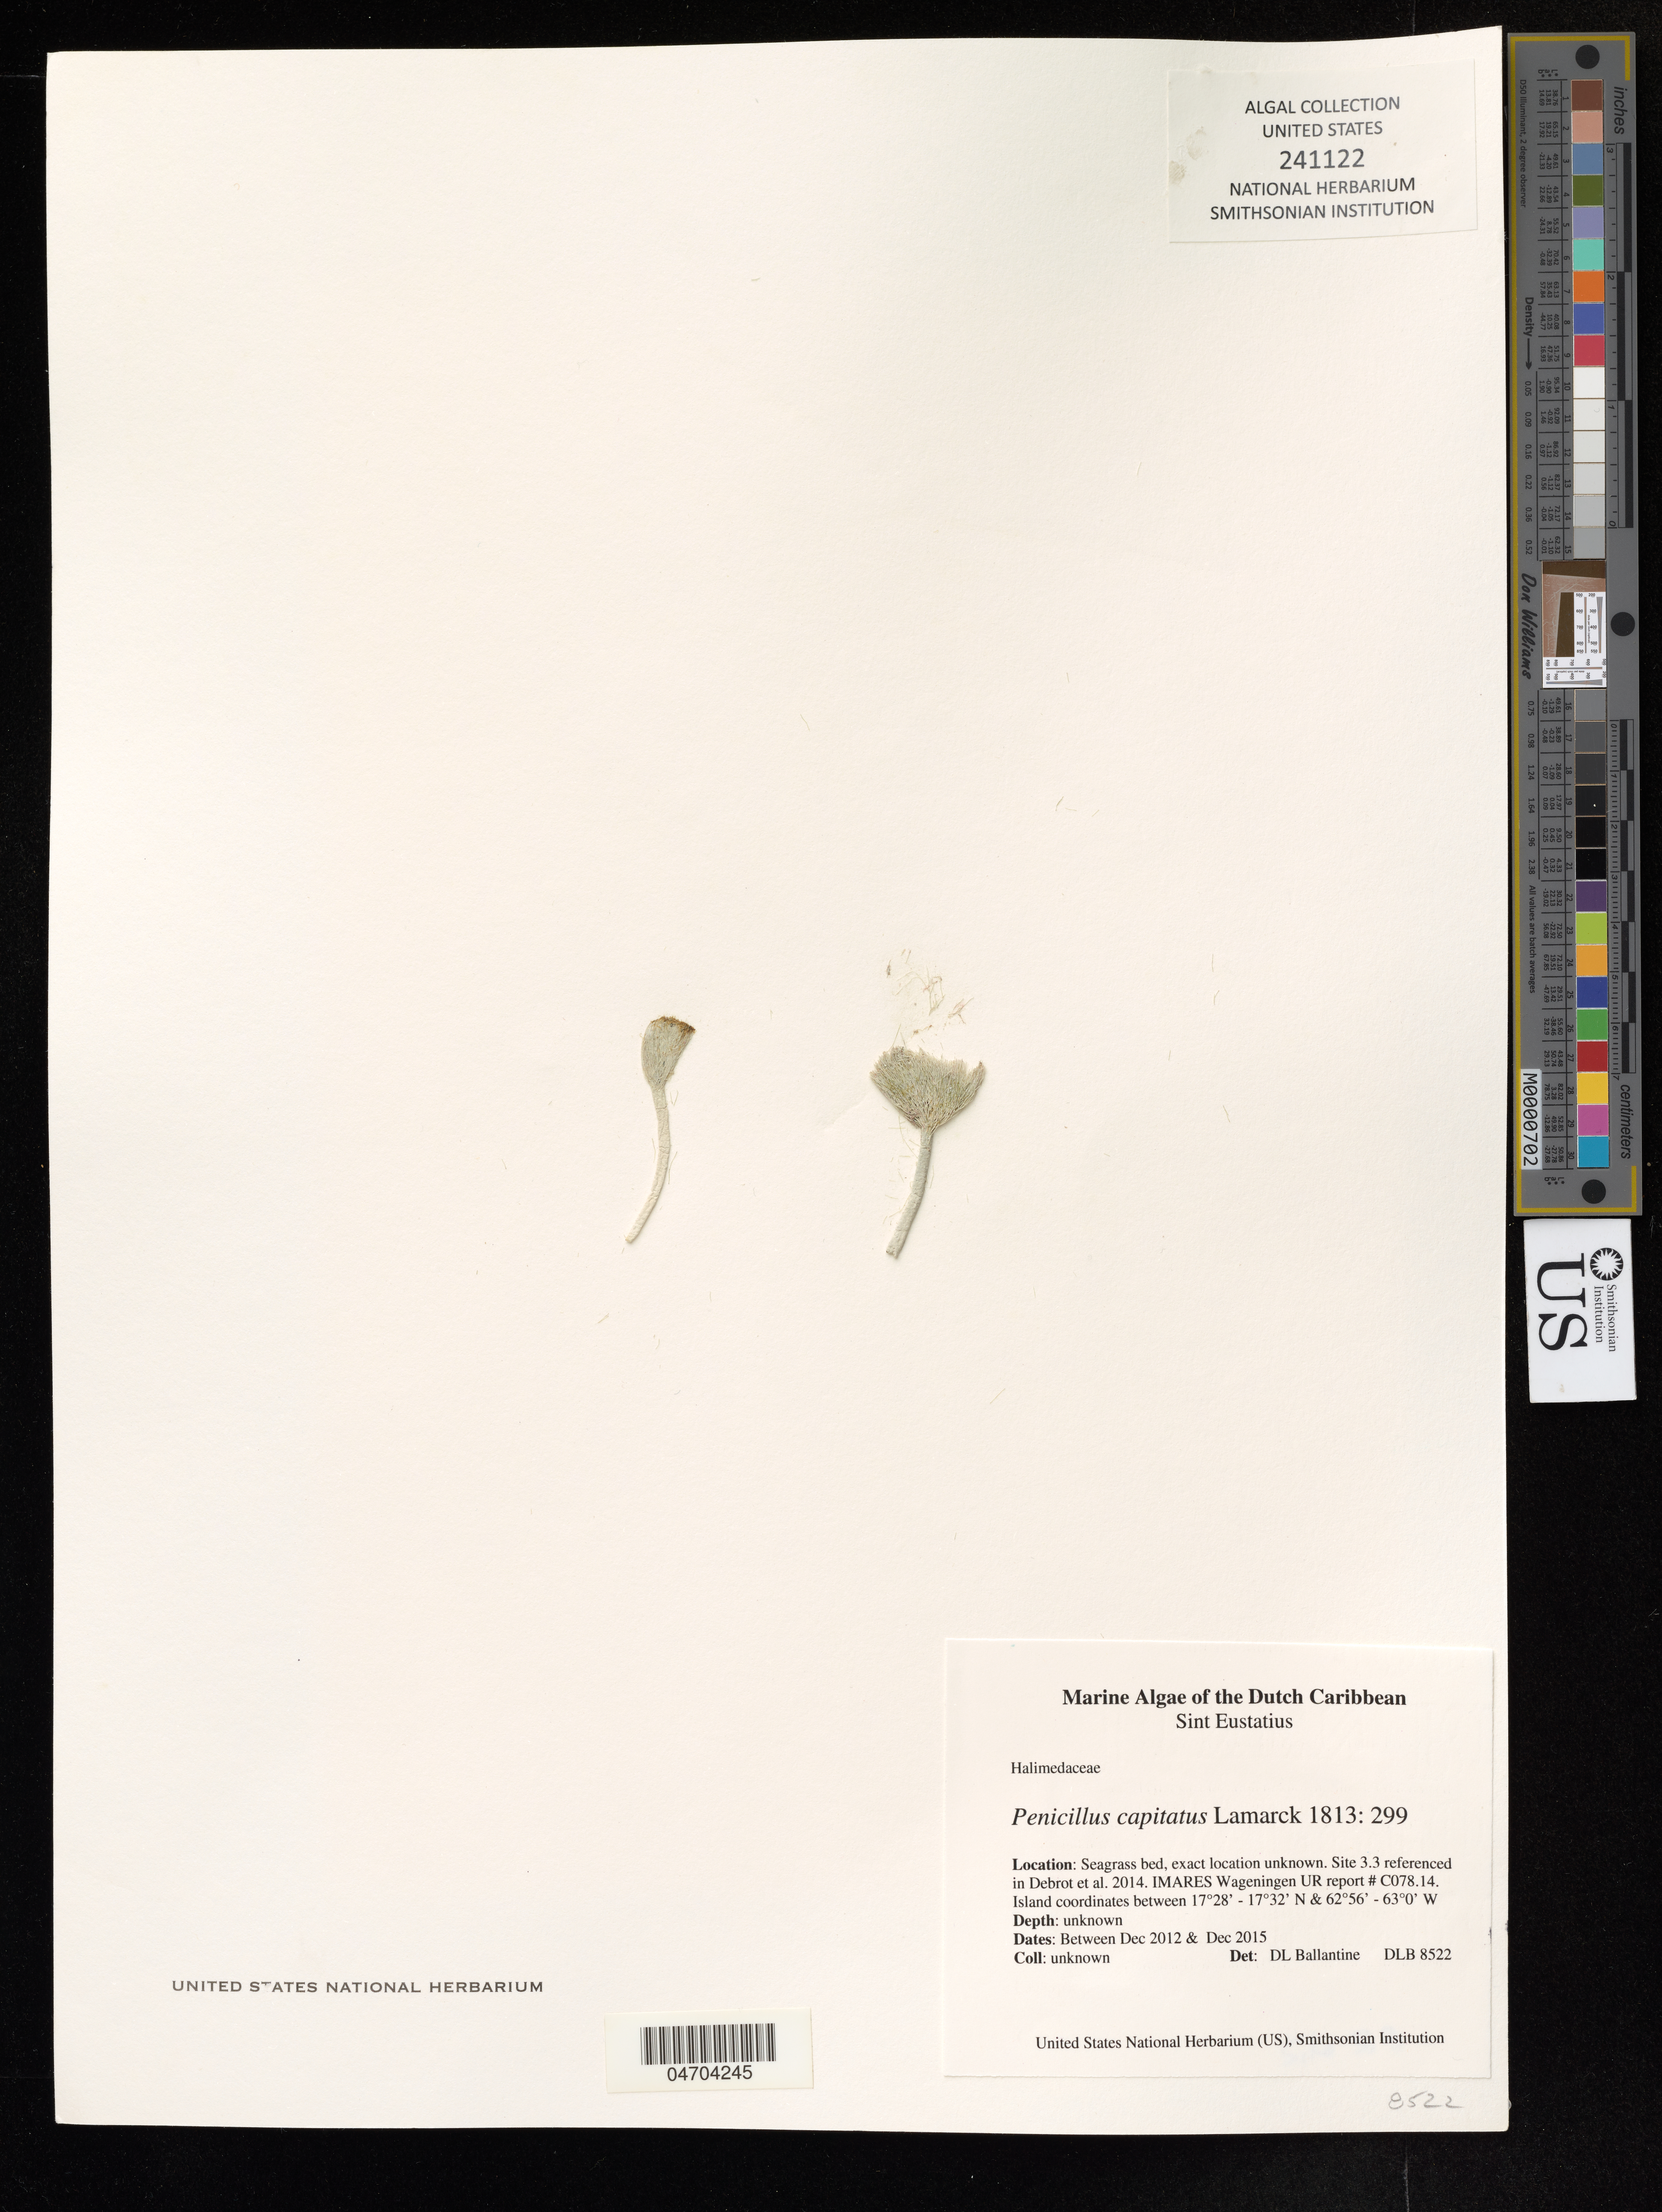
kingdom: Plantae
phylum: Chlorophyta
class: Ulvophyceae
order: Bryopsidales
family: Udoteaceae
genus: Penicillus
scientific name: Penicillus capitatus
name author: Lam.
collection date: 2012-12/2015-12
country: Netherlands Antilles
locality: Sint Eustatius.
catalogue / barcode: US 241122